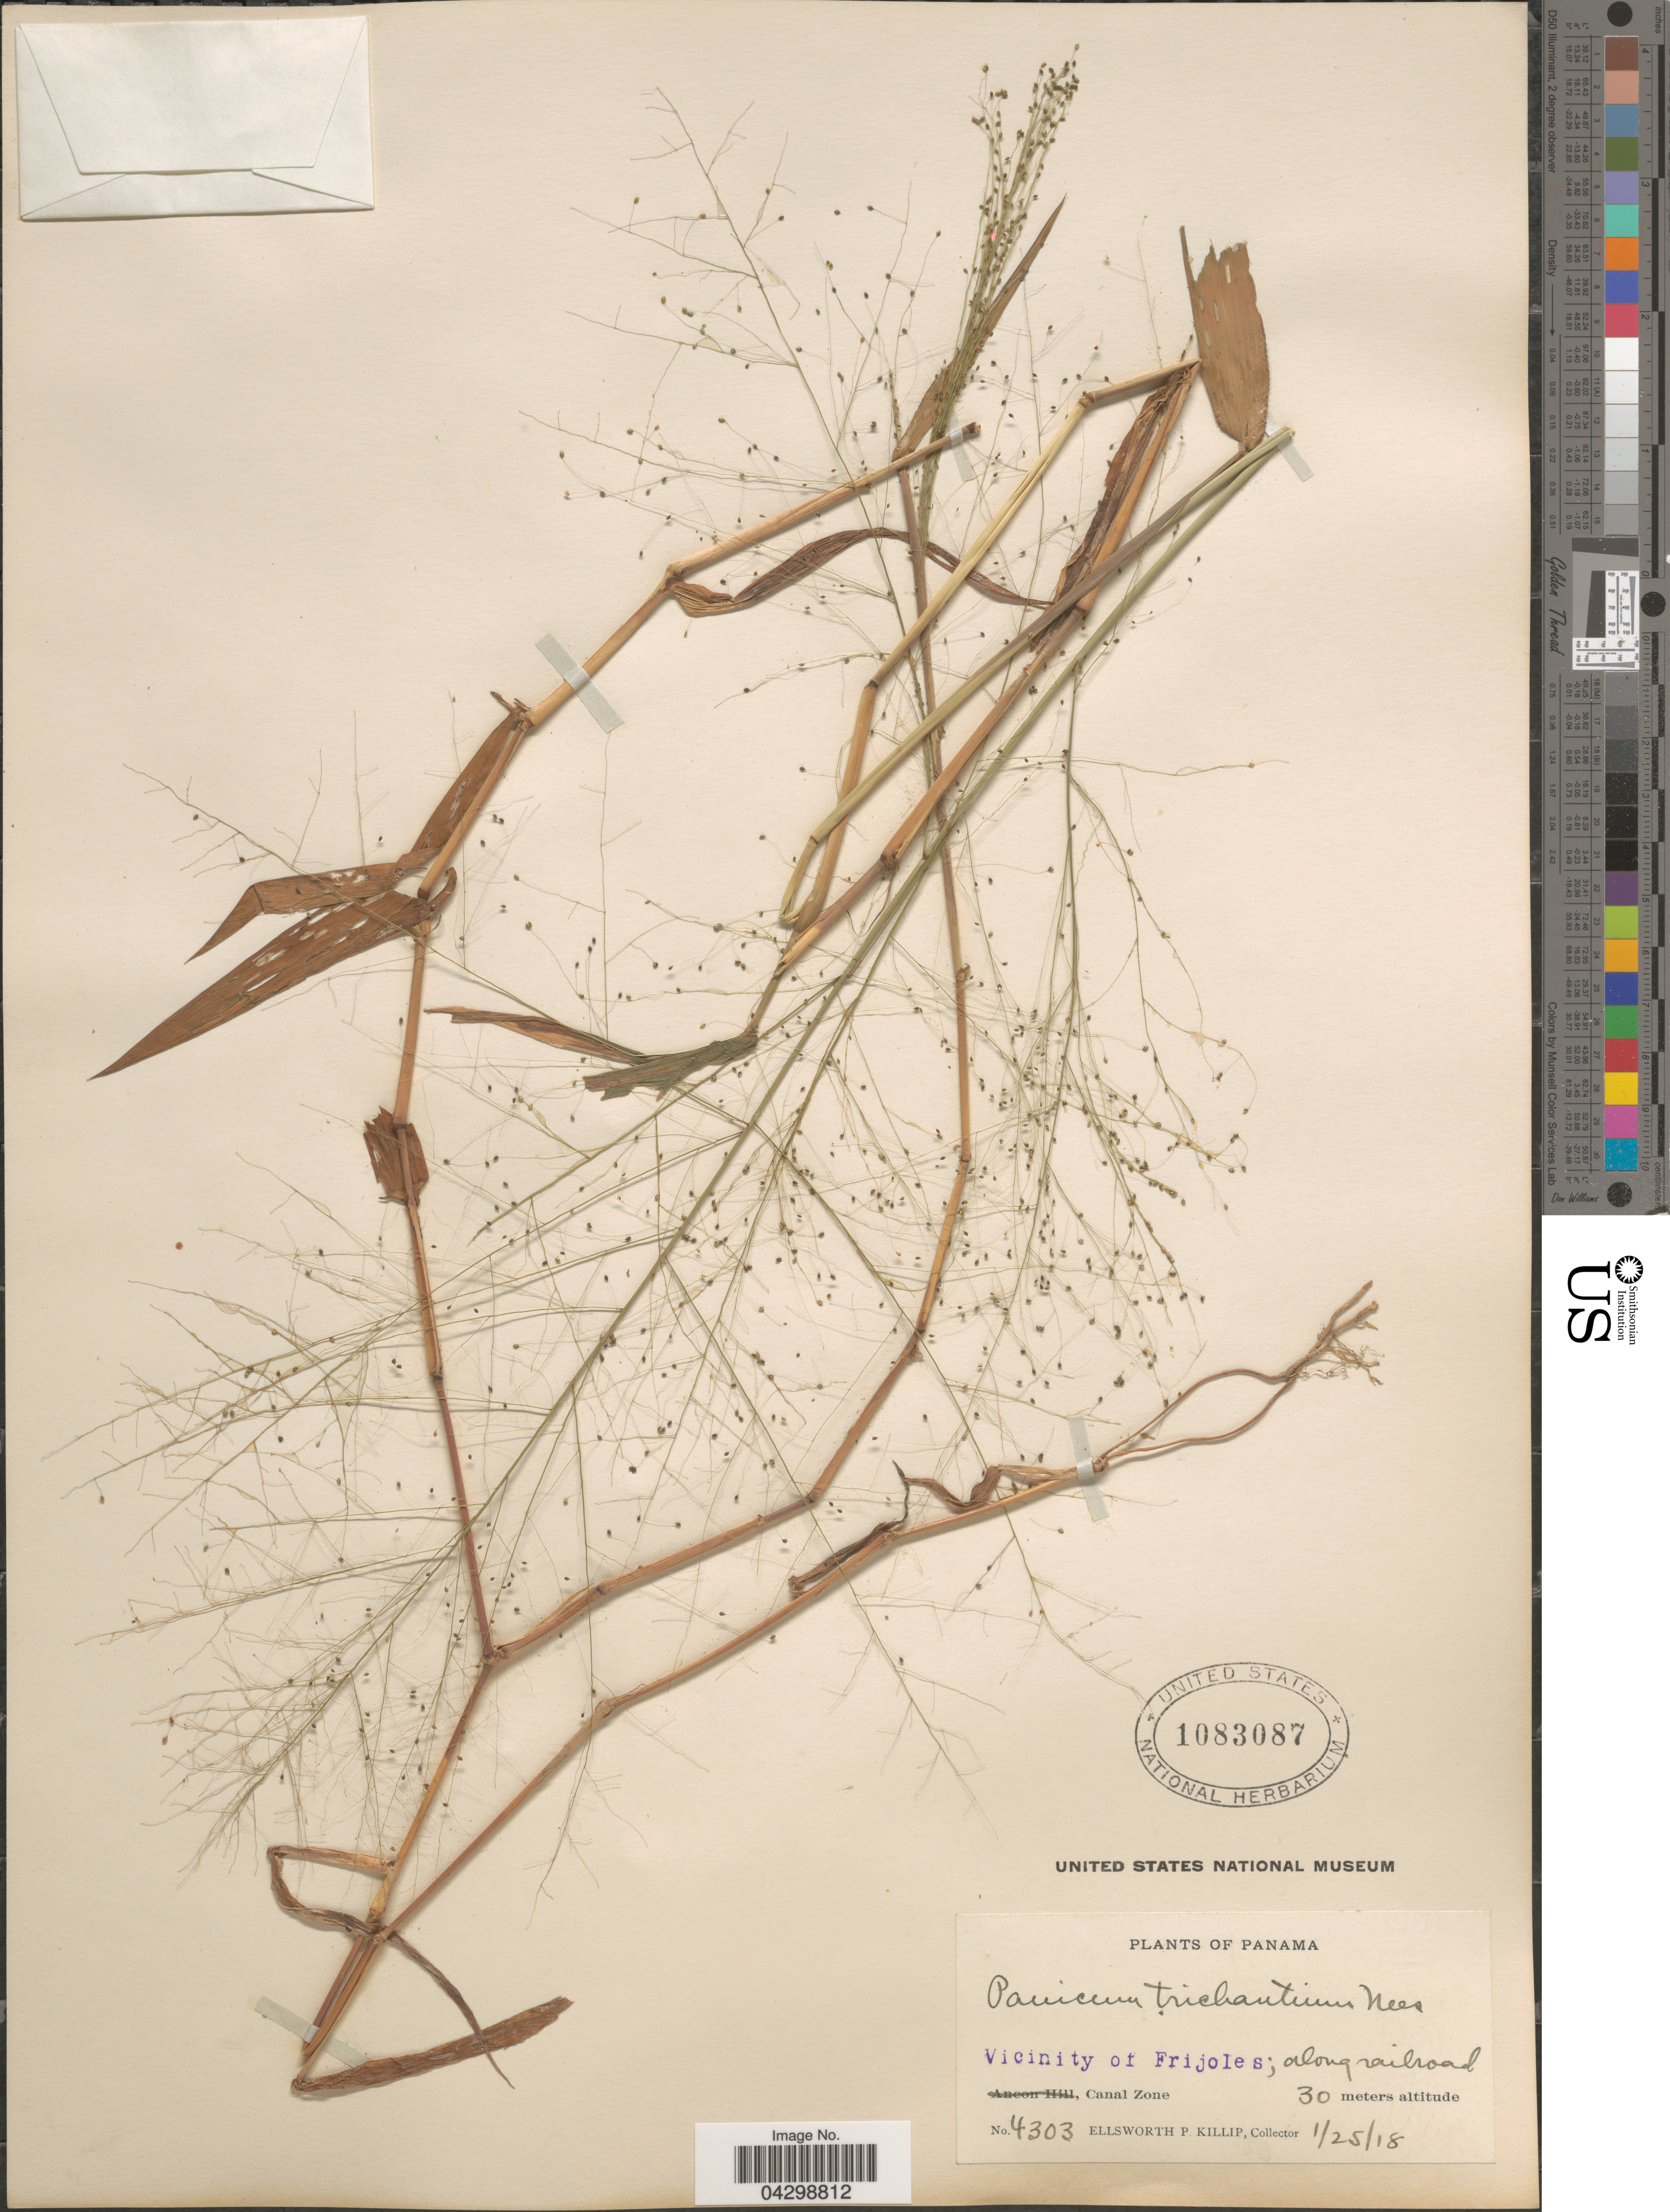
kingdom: Plantae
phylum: Tracheophyta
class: Liliopsida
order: Poales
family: Poaceae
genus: Panicum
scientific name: Panicum trichanthum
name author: Nees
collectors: E. P. Killip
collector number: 4303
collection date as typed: Transcribed d/m/y: 25/1/18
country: Panama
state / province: Colón / Panamá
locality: Vicinity of Frijoles; along railroad. Canal Zone.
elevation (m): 30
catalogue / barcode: US 1083087